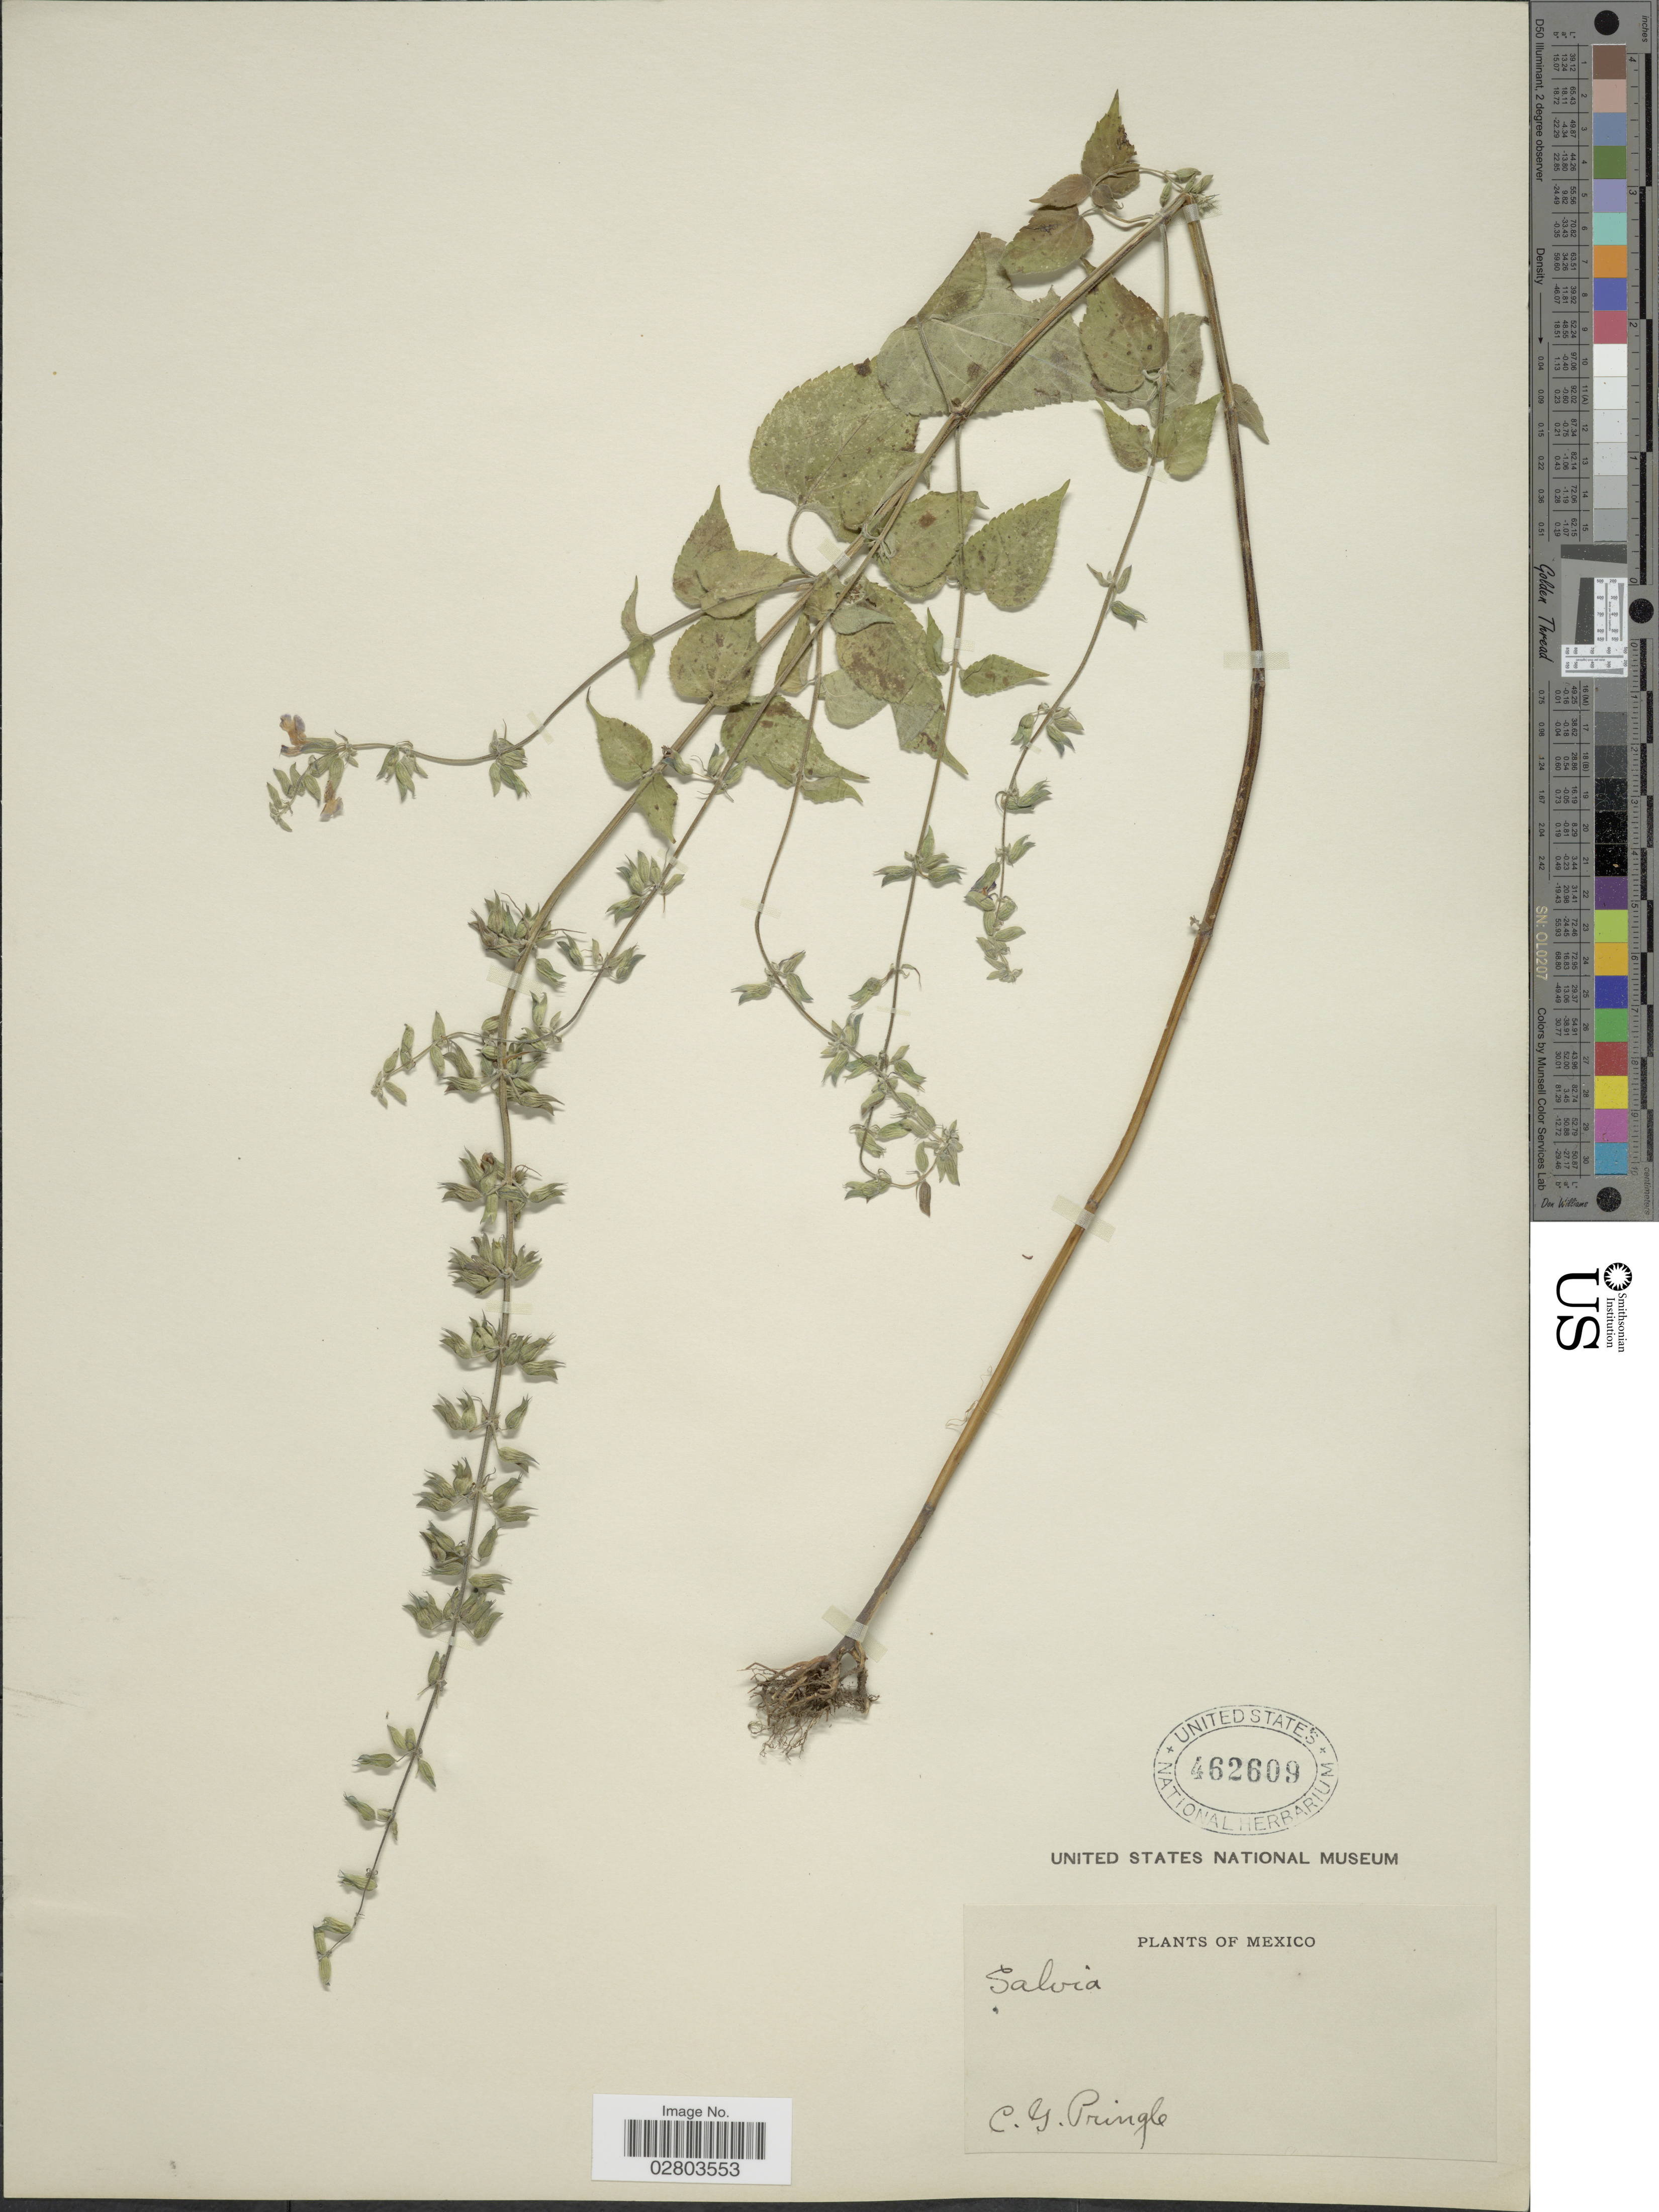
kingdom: Plantae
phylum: Tracheophyta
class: Magnoliopsida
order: Lamiales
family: Lamiaceae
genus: Salvia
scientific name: Salvia tiliifolia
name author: Vahl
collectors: C. G. Pringle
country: Mexico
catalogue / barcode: US 462609